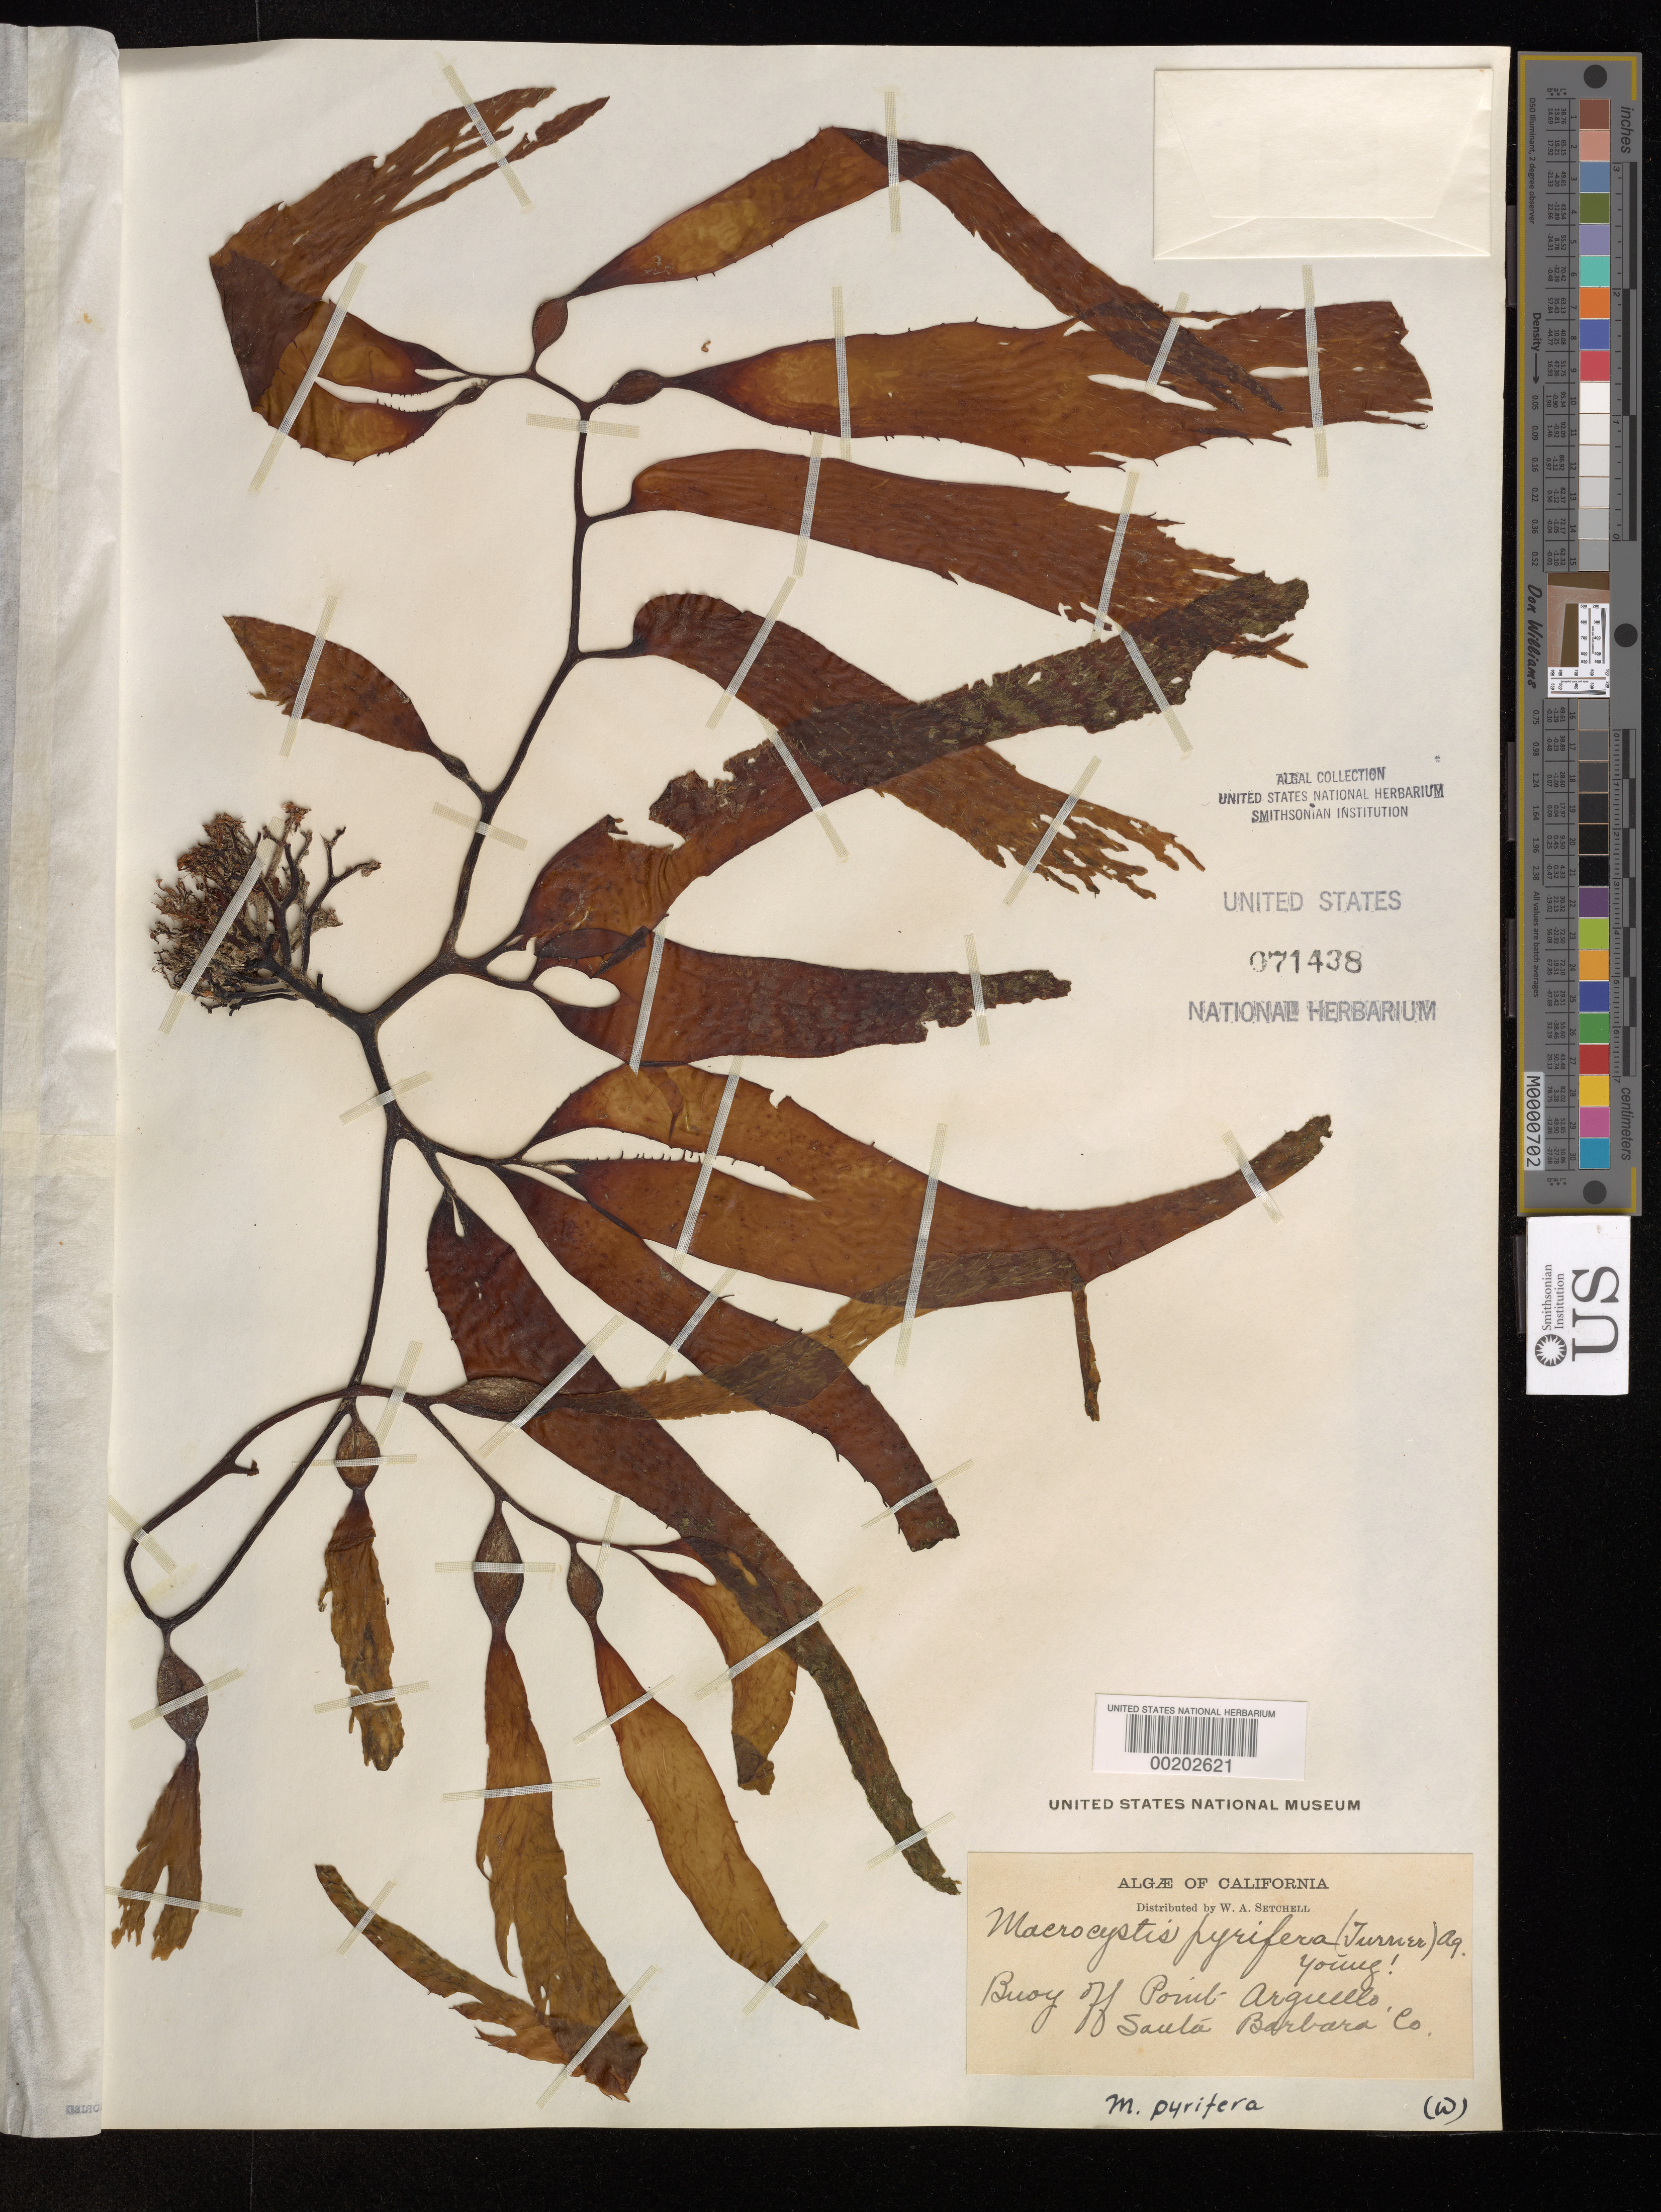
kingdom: Chromista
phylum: Ochrophyta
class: Phaeophyceae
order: Laminariales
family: Laminariaceae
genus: Macrocystis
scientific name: Macrocystis pyrifera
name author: (L.) C. Agardh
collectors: W. Setchell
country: United States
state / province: California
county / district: Santa Barbara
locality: Off Point Arguello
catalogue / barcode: US 71438